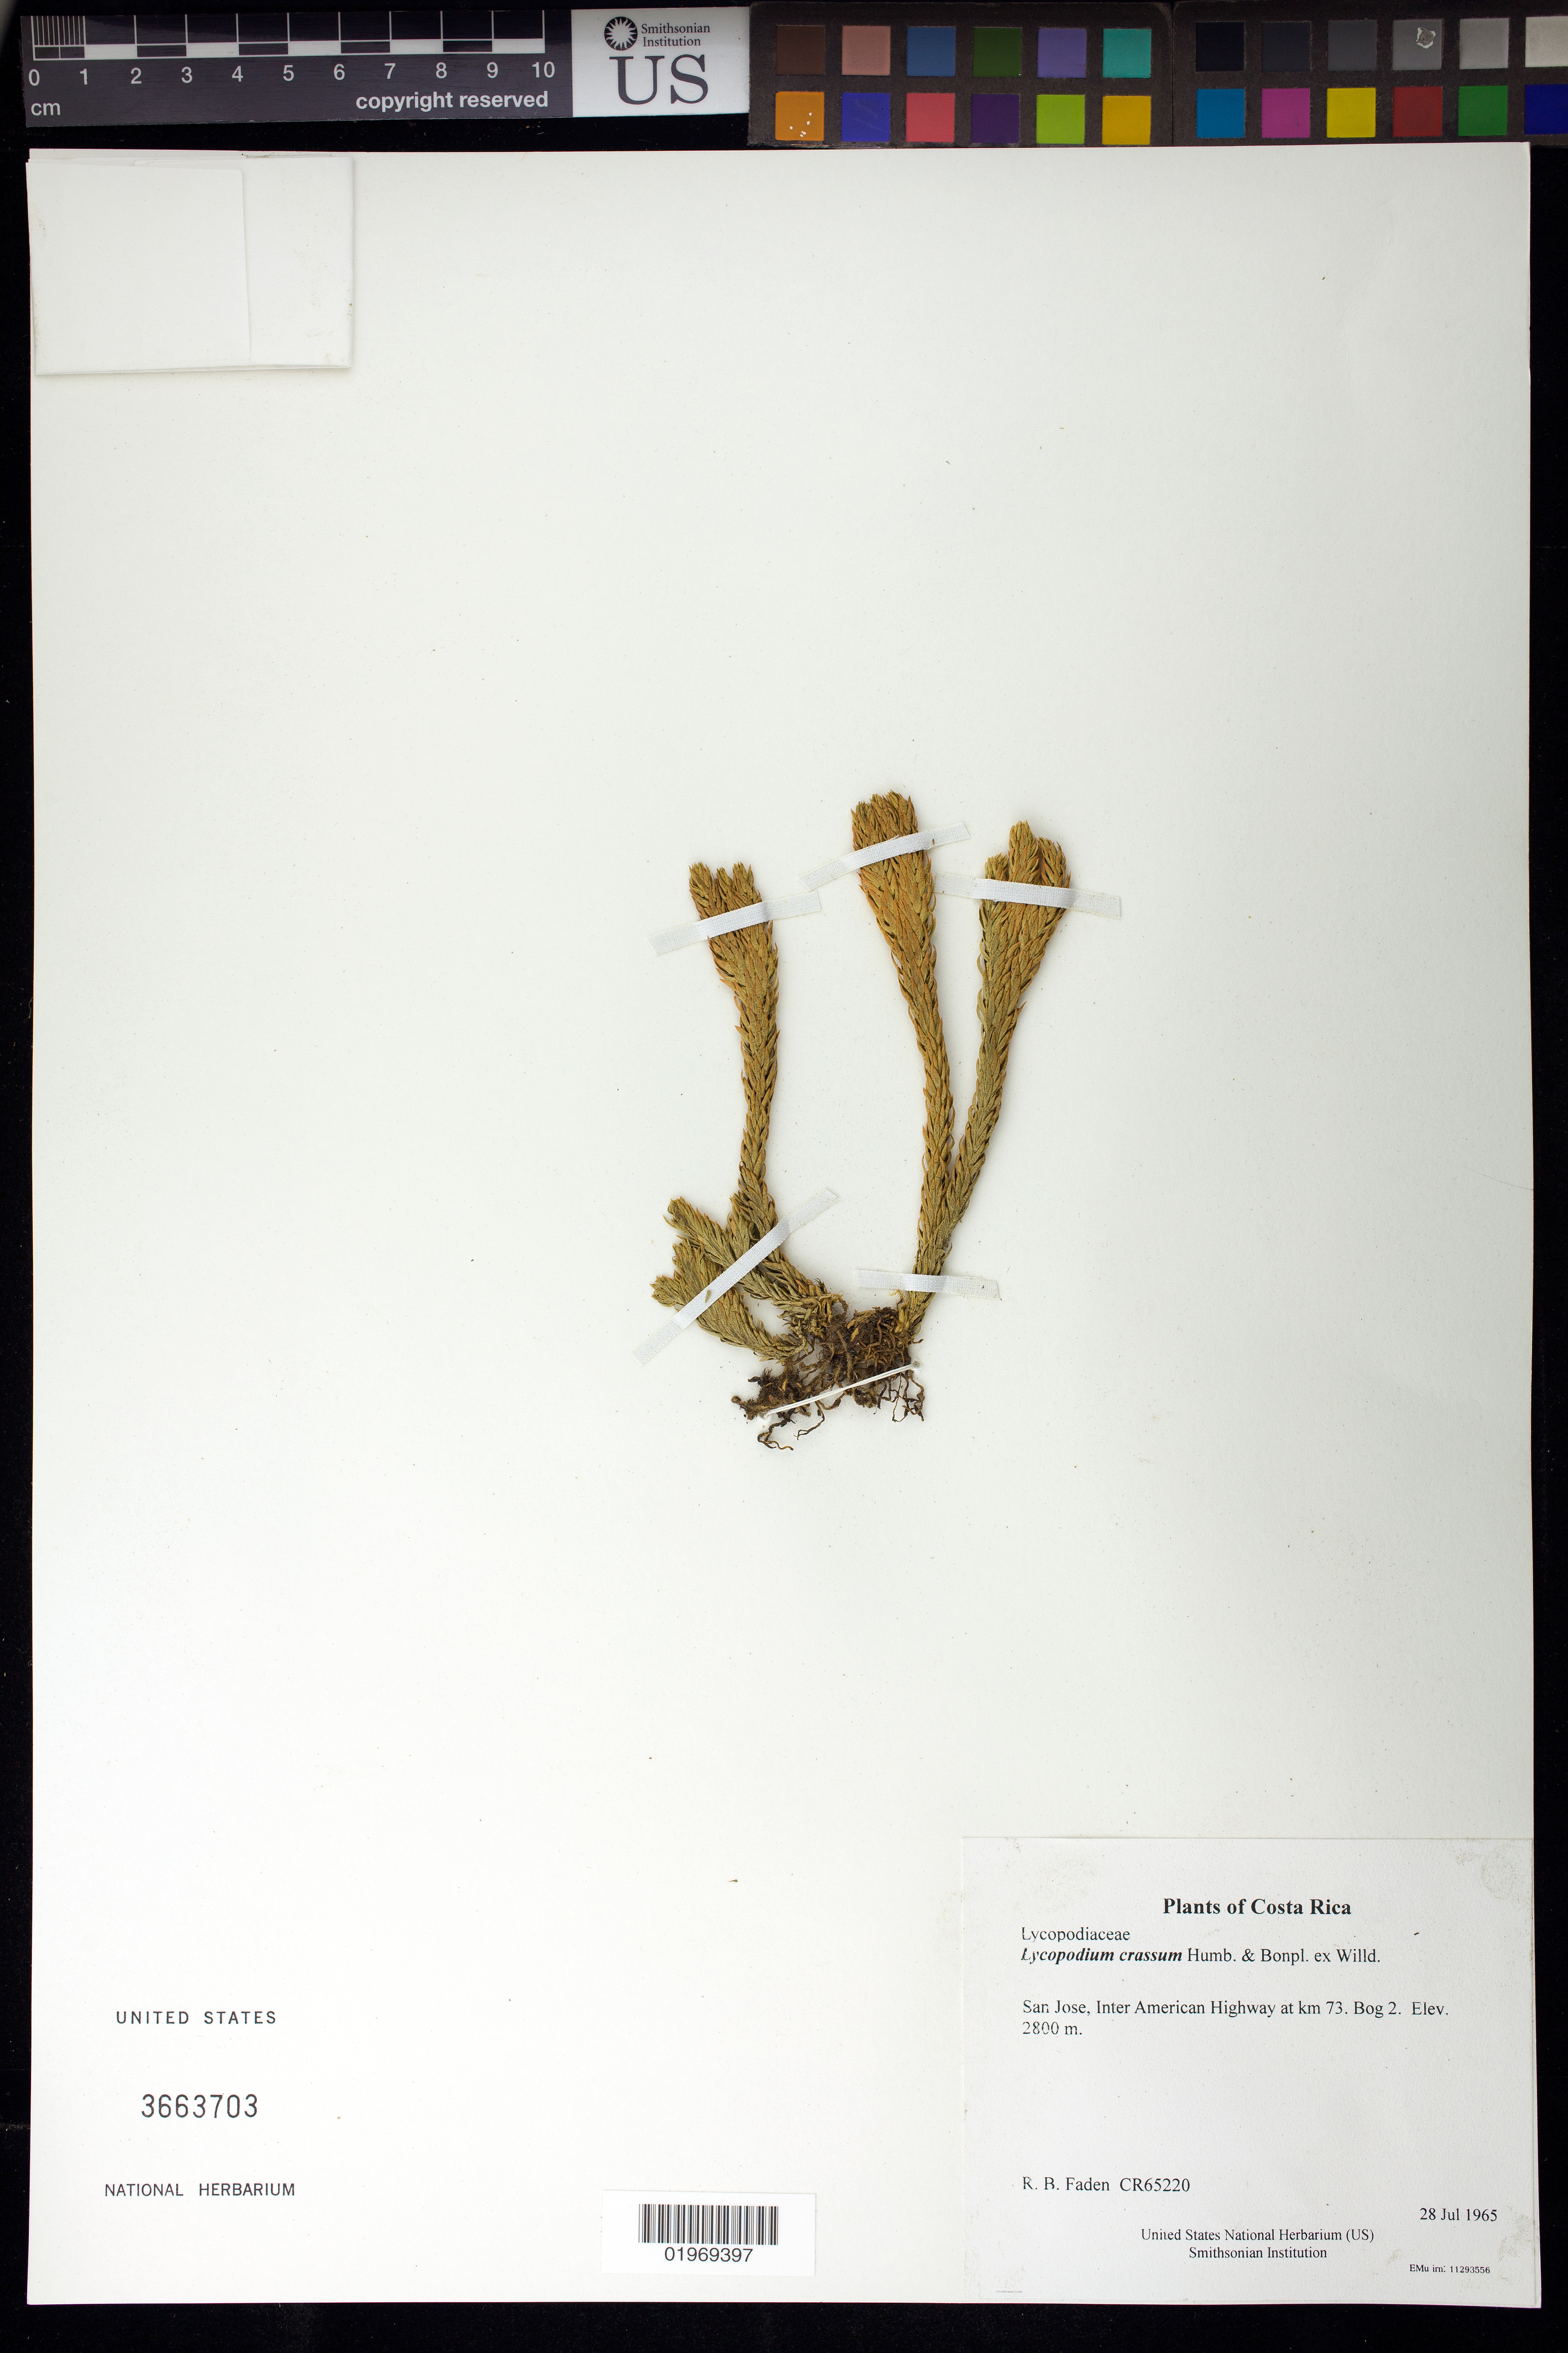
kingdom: Plantae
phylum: Tracheophyta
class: Lycopodiopsida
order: Lycopodiales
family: Lycopodiaceae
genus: Phlegmariurus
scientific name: Phlegmariurus crassus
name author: (Humb. & Bonpl. ex Willd.) B. Øllg.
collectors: R. B. Faden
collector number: CR65220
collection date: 1965-07-28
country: Costa Rica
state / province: San Jose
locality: Inter American Highway at km 73. Bog 2.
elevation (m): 2800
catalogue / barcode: US 3663703